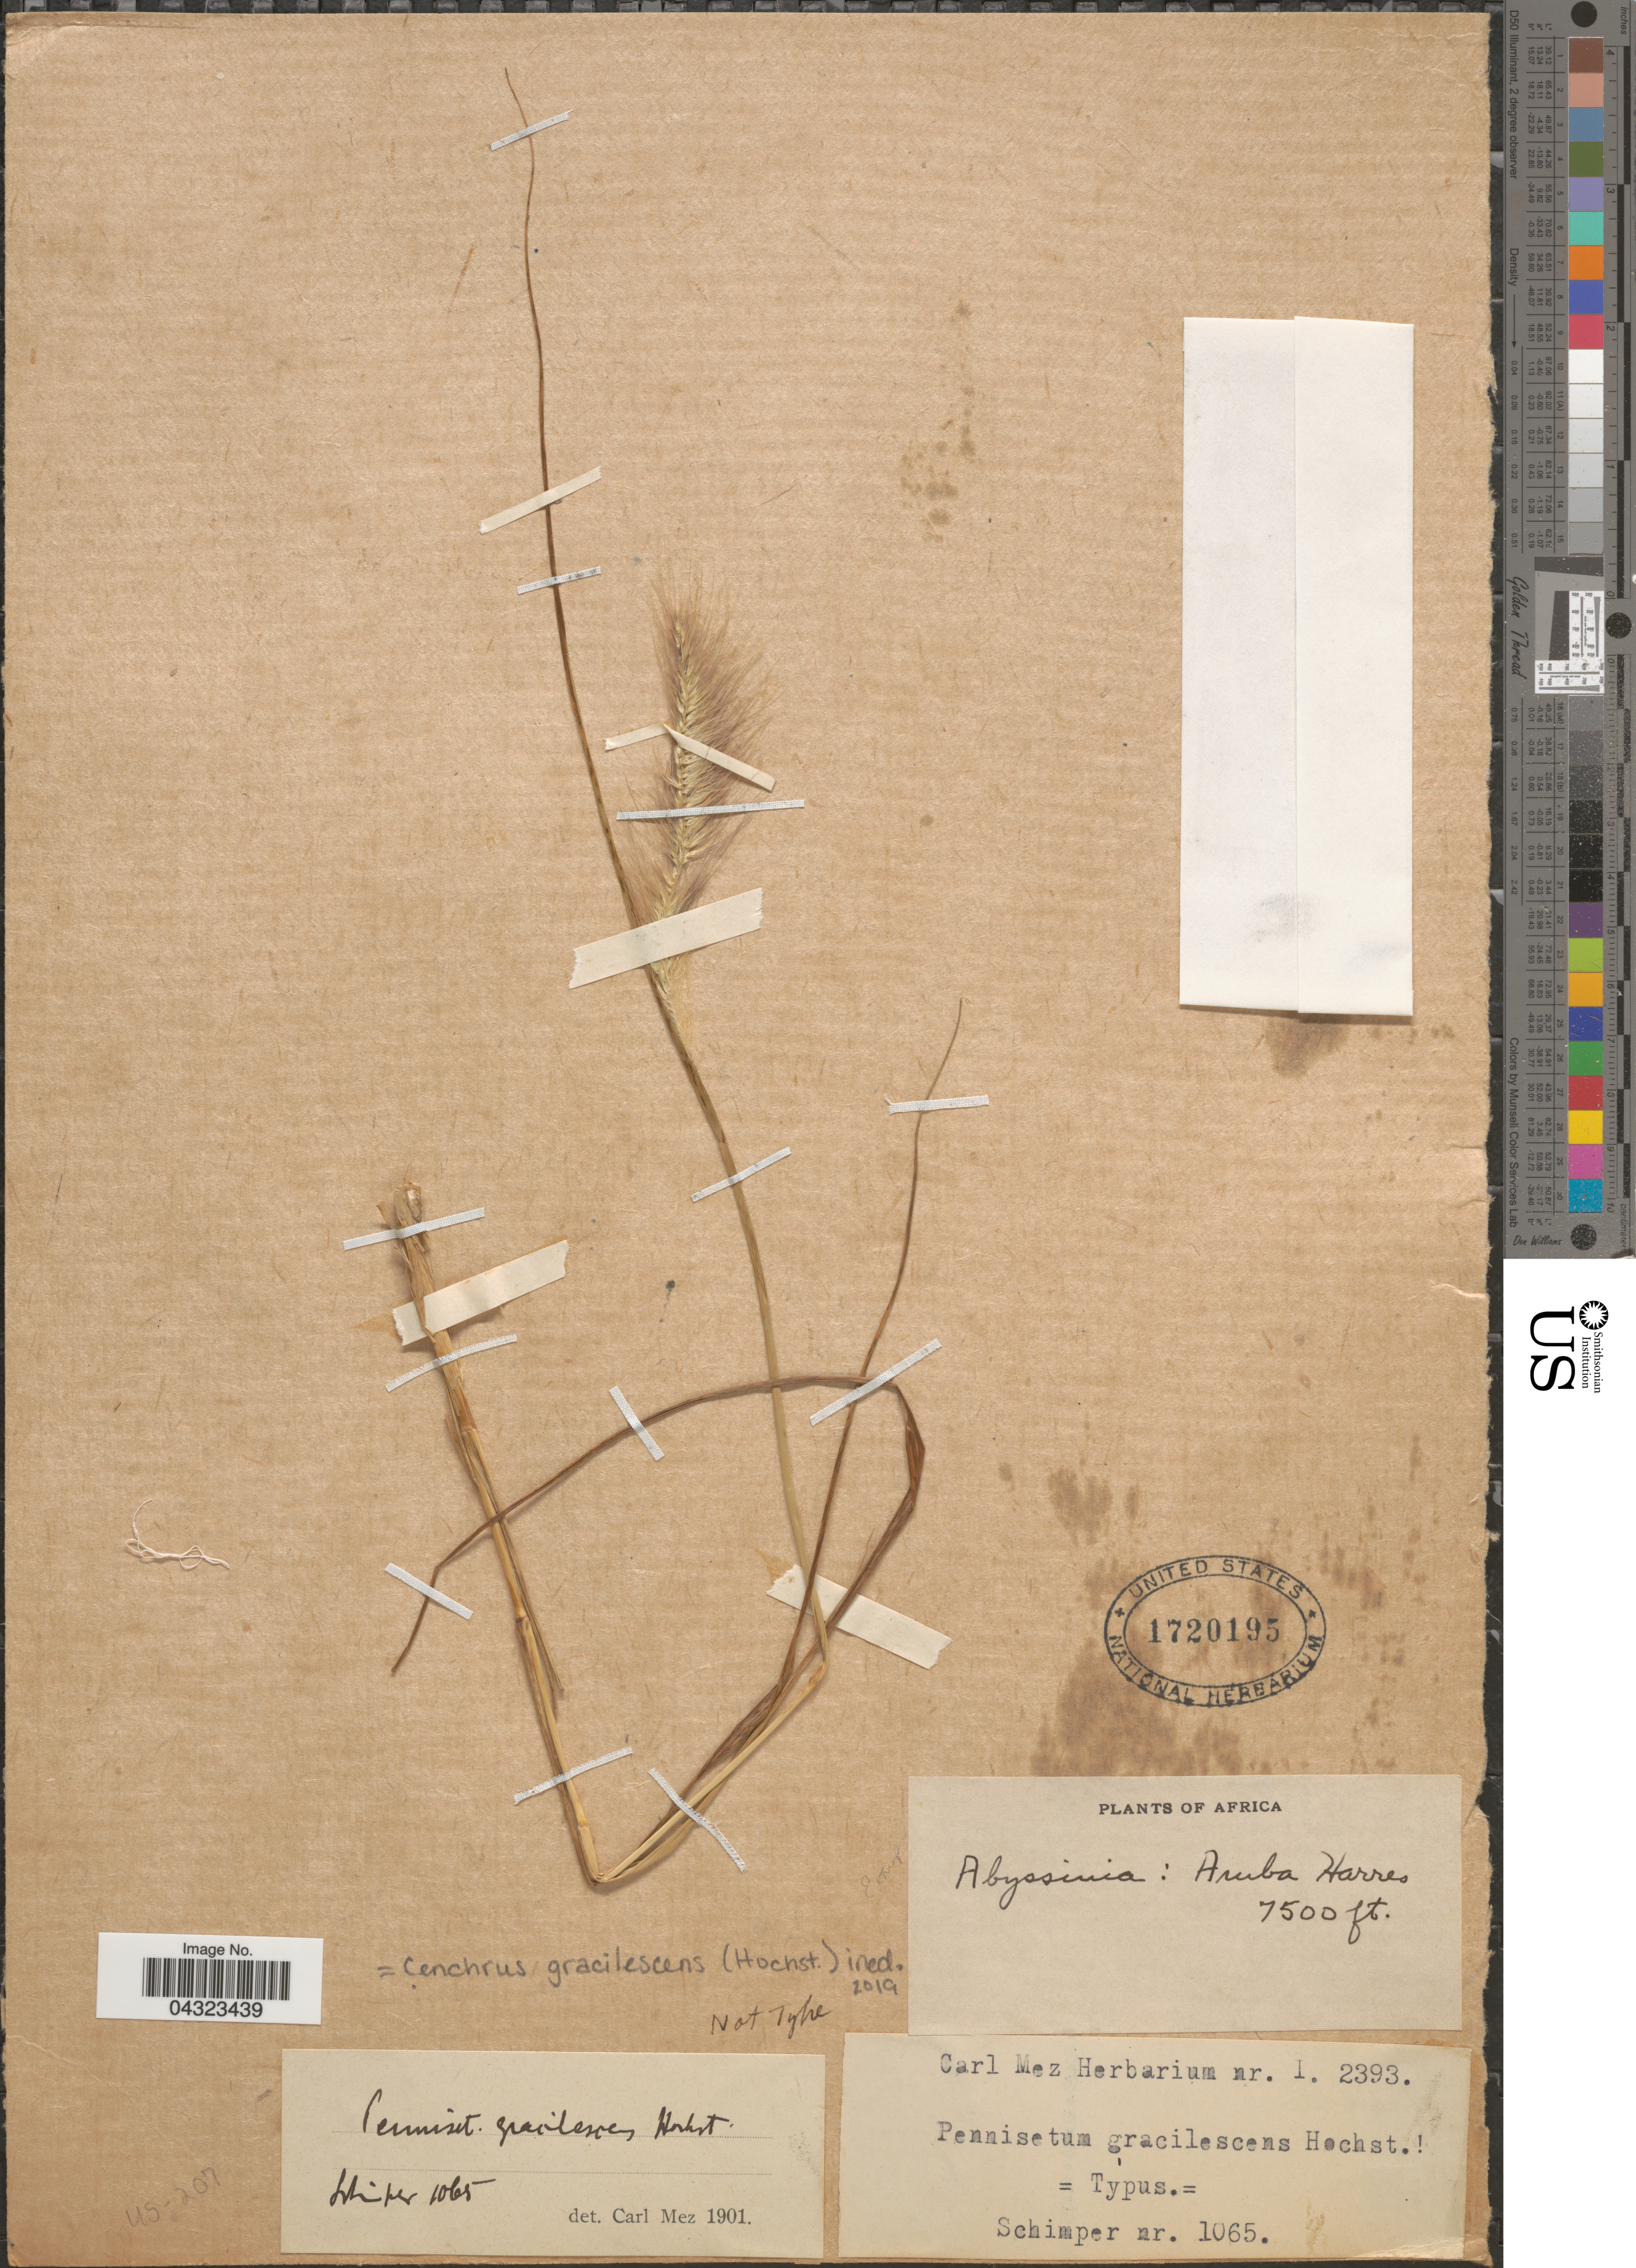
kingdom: Plantae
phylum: Tracheophyta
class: Liliopsida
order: Poales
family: Poaceae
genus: Cenchrus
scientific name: Cenchrus gracilescens (Hochst.) ined. PRP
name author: (Hochst.)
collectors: -. Schimper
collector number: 1065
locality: Africa.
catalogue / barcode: US 1720195